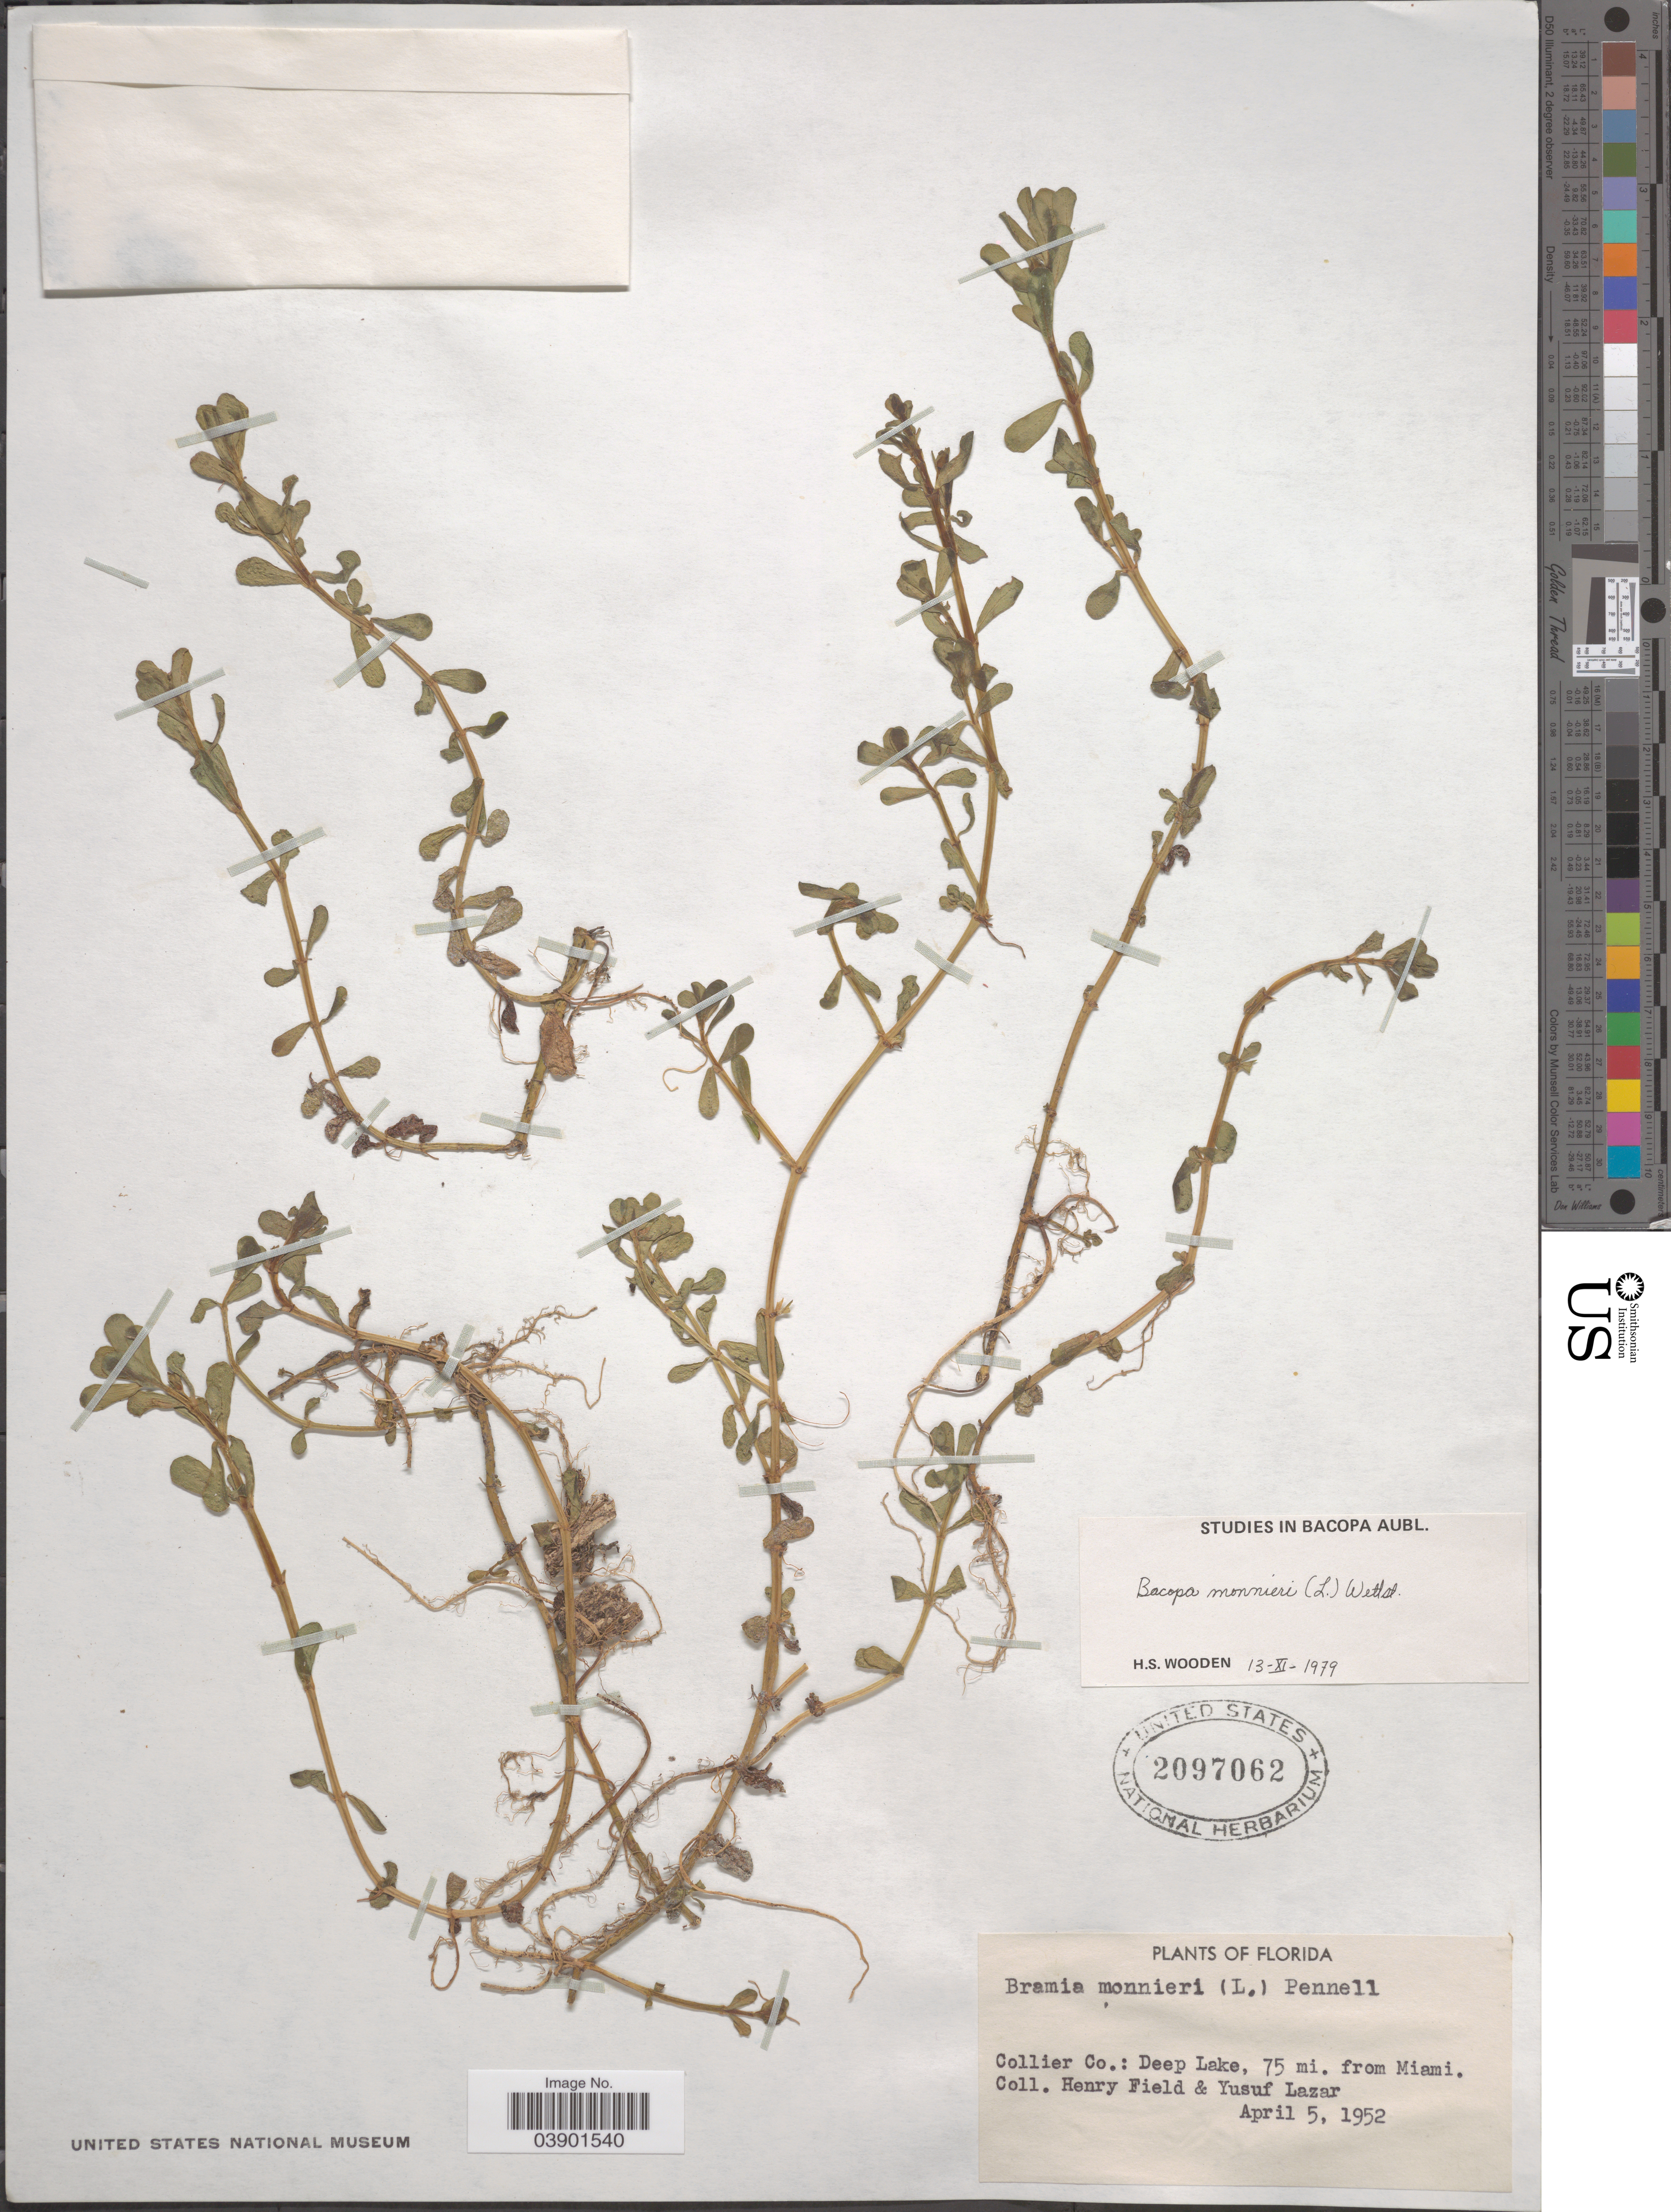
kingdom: Plantae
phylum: Tracheophyta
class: Magnoliopsida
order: Lamiales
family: Plantaginaceae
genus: Bacopa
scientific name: Bacopa monnieri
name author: (L.) Pennell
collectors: H. Field & Y. Lazar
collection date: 1952-04-05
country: United States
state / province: Florida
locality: Collier Co.: Deep Lake, 75 mi. from Miami.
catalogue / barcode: US 2097062